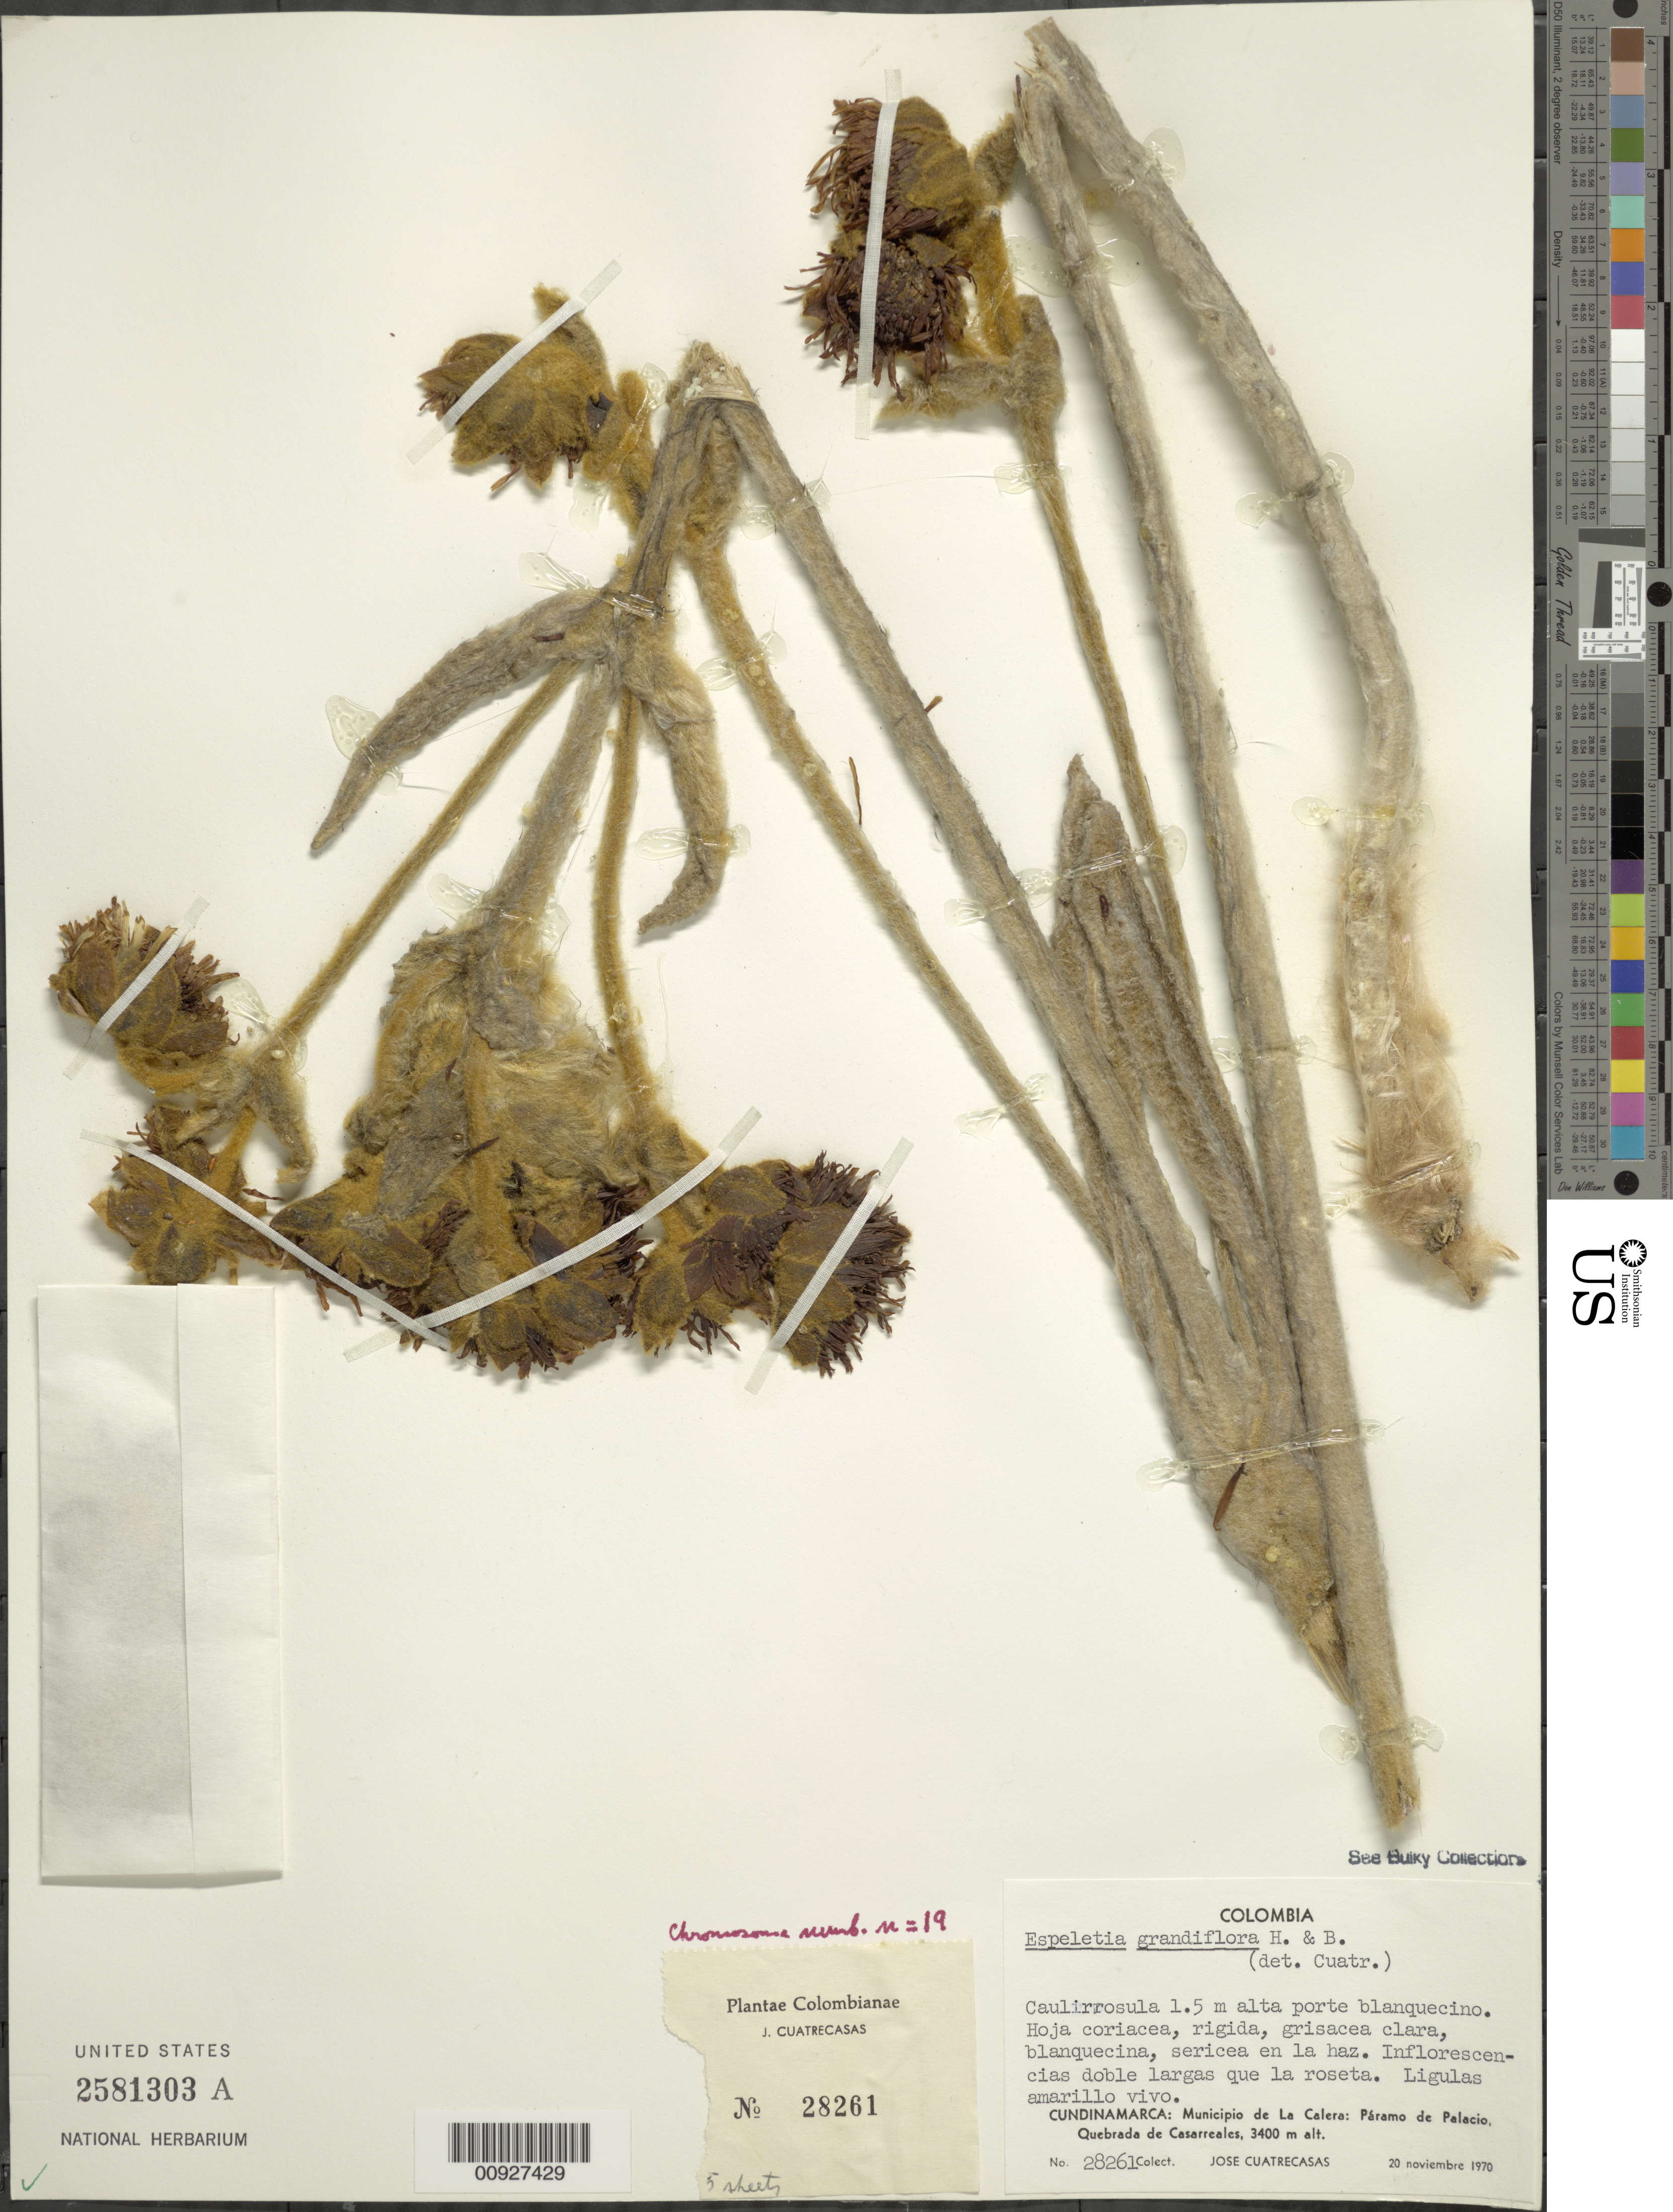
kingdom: Plantae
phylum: Tracheophyta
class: Magnoliopsida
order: Asterales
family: Asteraceae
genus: Espeletia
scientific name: Espeletia grandiflora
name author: Humb. & Bonpl.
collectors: J. Cuatrecasas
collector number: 28261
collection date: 1970-11-20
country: Colombia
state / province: Cundinamarca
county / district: M. de La Calera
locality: Paramo de Palacio. Quebrada de Casarreales.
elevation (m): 3400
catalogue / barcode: US 2581303A